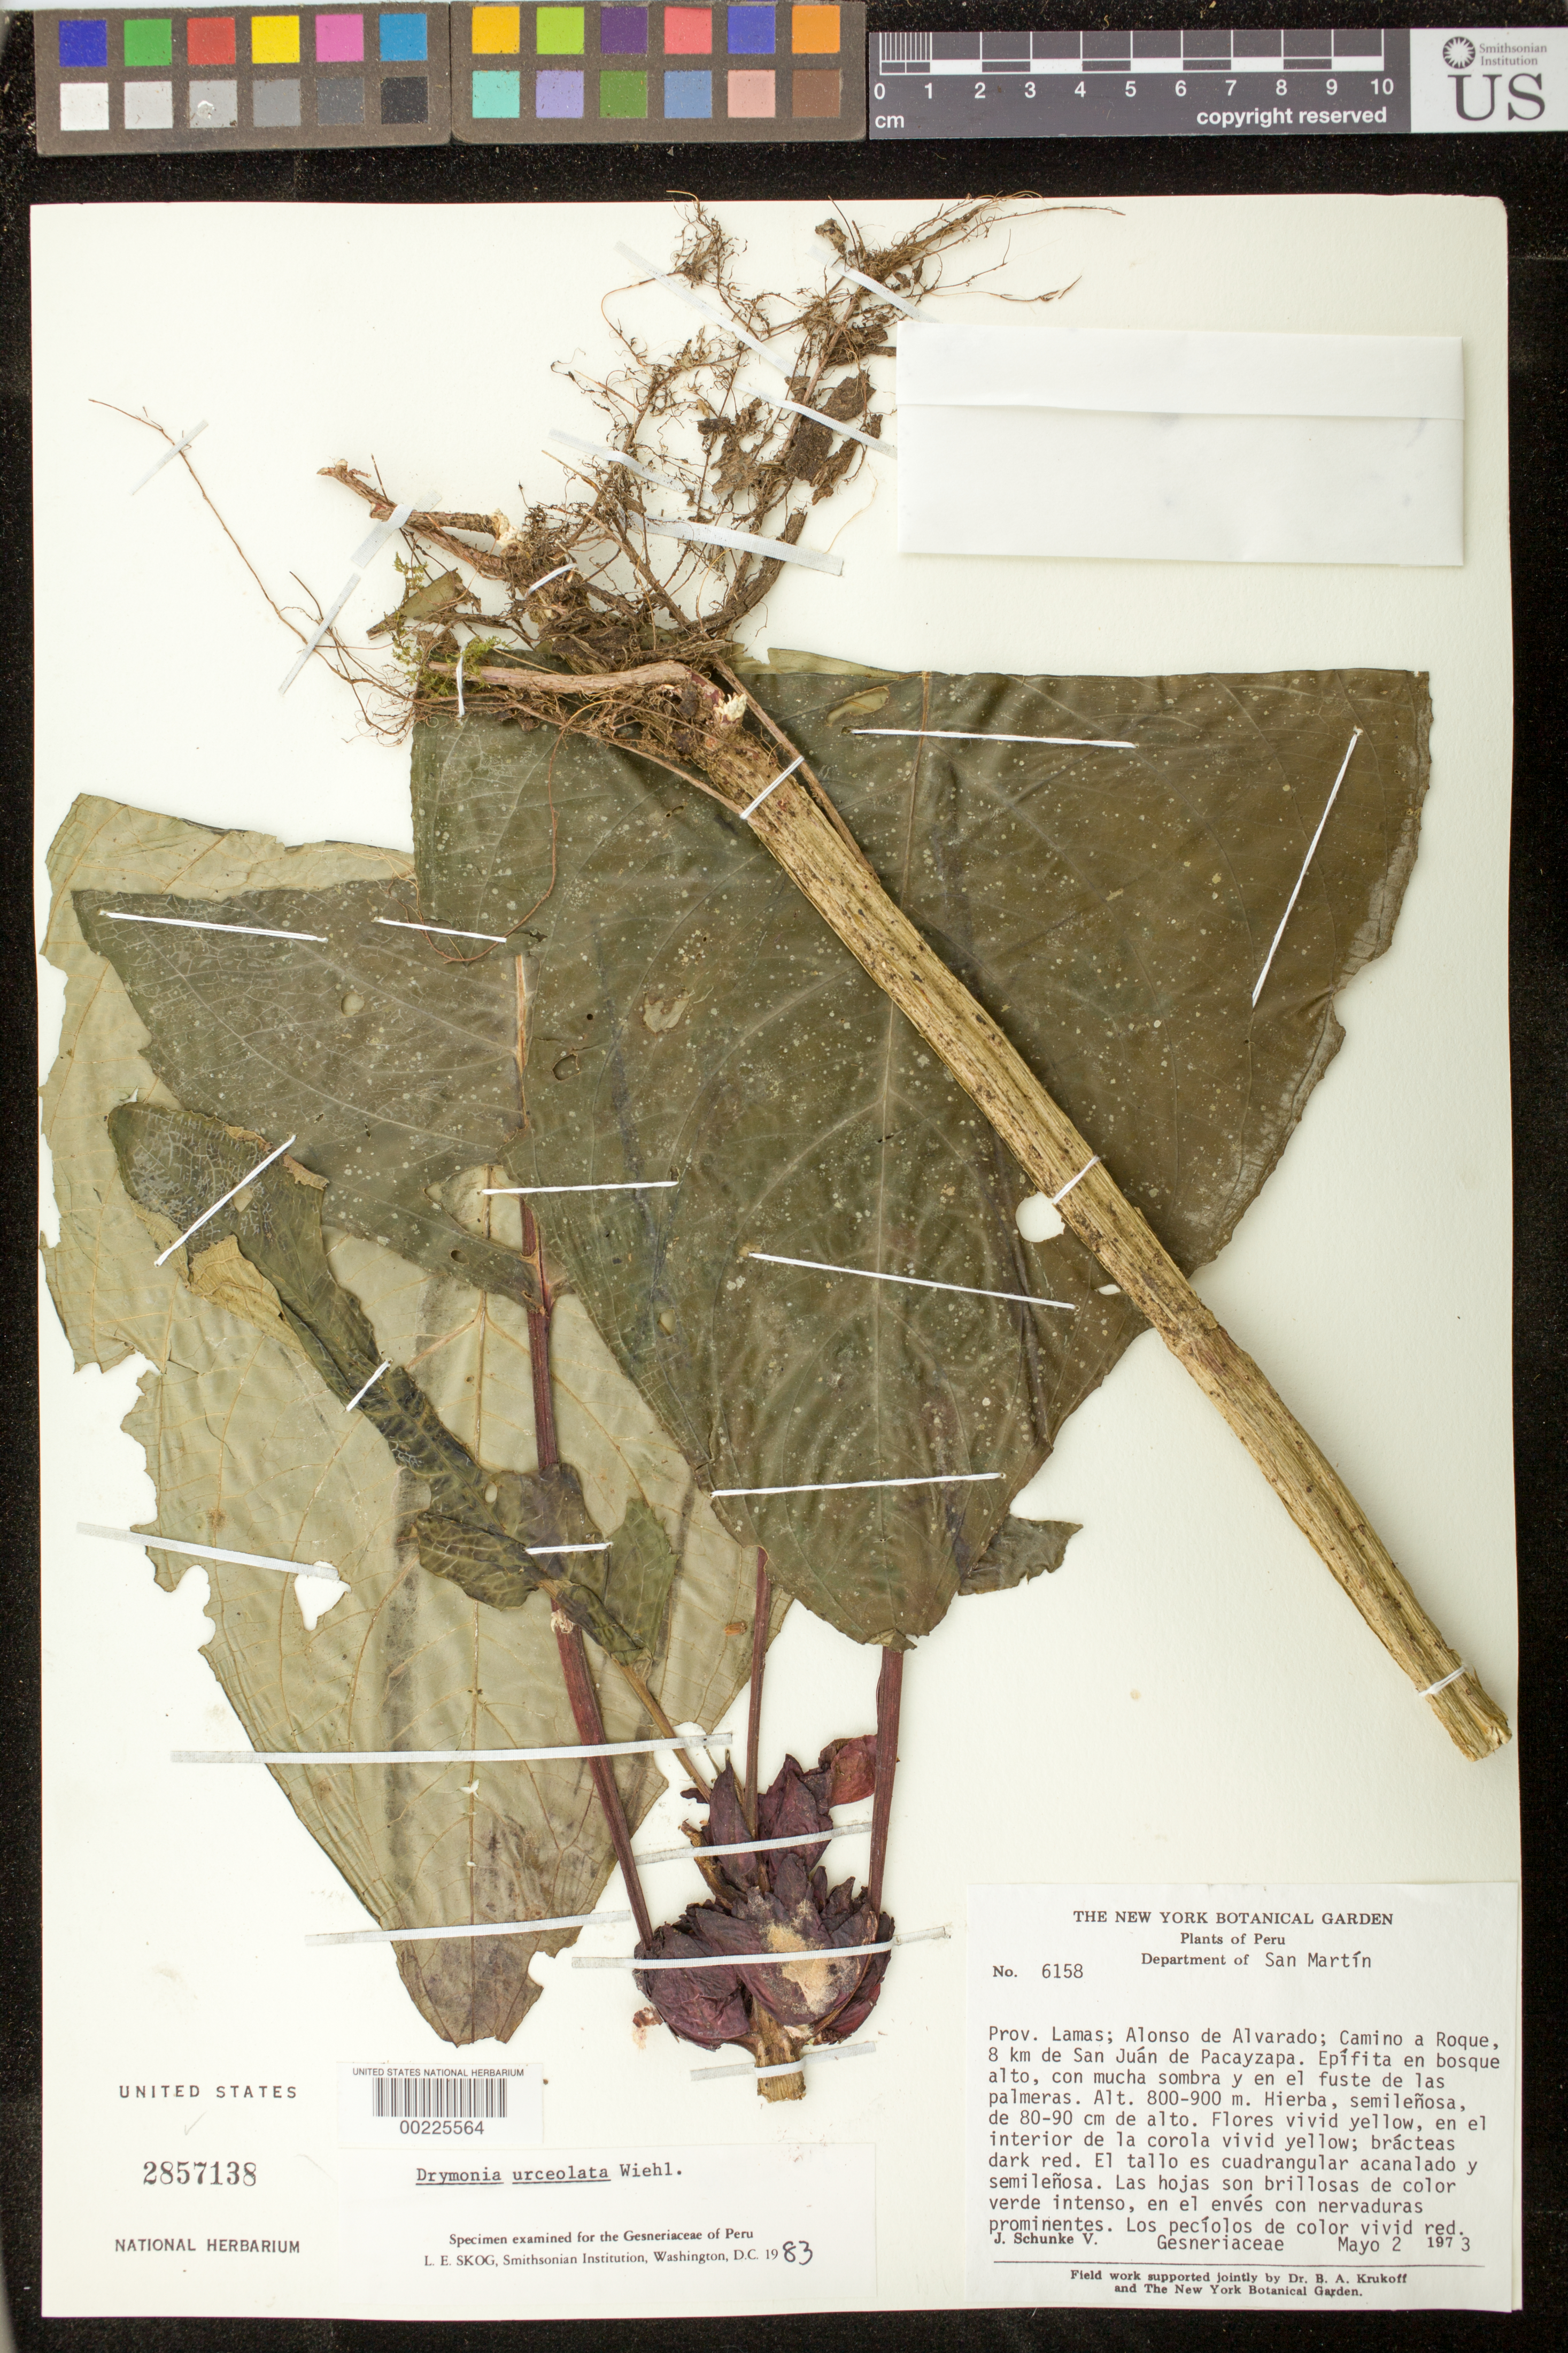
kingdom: Plantae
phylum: Tracheophyta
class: Magnoliopsida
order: Lamiales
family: Gesneriaceae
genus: Drymonia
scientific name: Drymonia urceolata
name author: Wiehler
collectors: J. Schunke Vigo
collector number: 6158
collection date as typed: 02 May 1973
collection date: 1973-05-02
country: Peru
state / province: San Martín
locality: Prov. Lamas; Alonso de Alvarado, road to Roque, 8 km from San Juan de Pacayzapa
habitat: Epiphyte in tall forest, very shady and ... palms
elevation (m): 800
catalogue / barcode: US 2857138